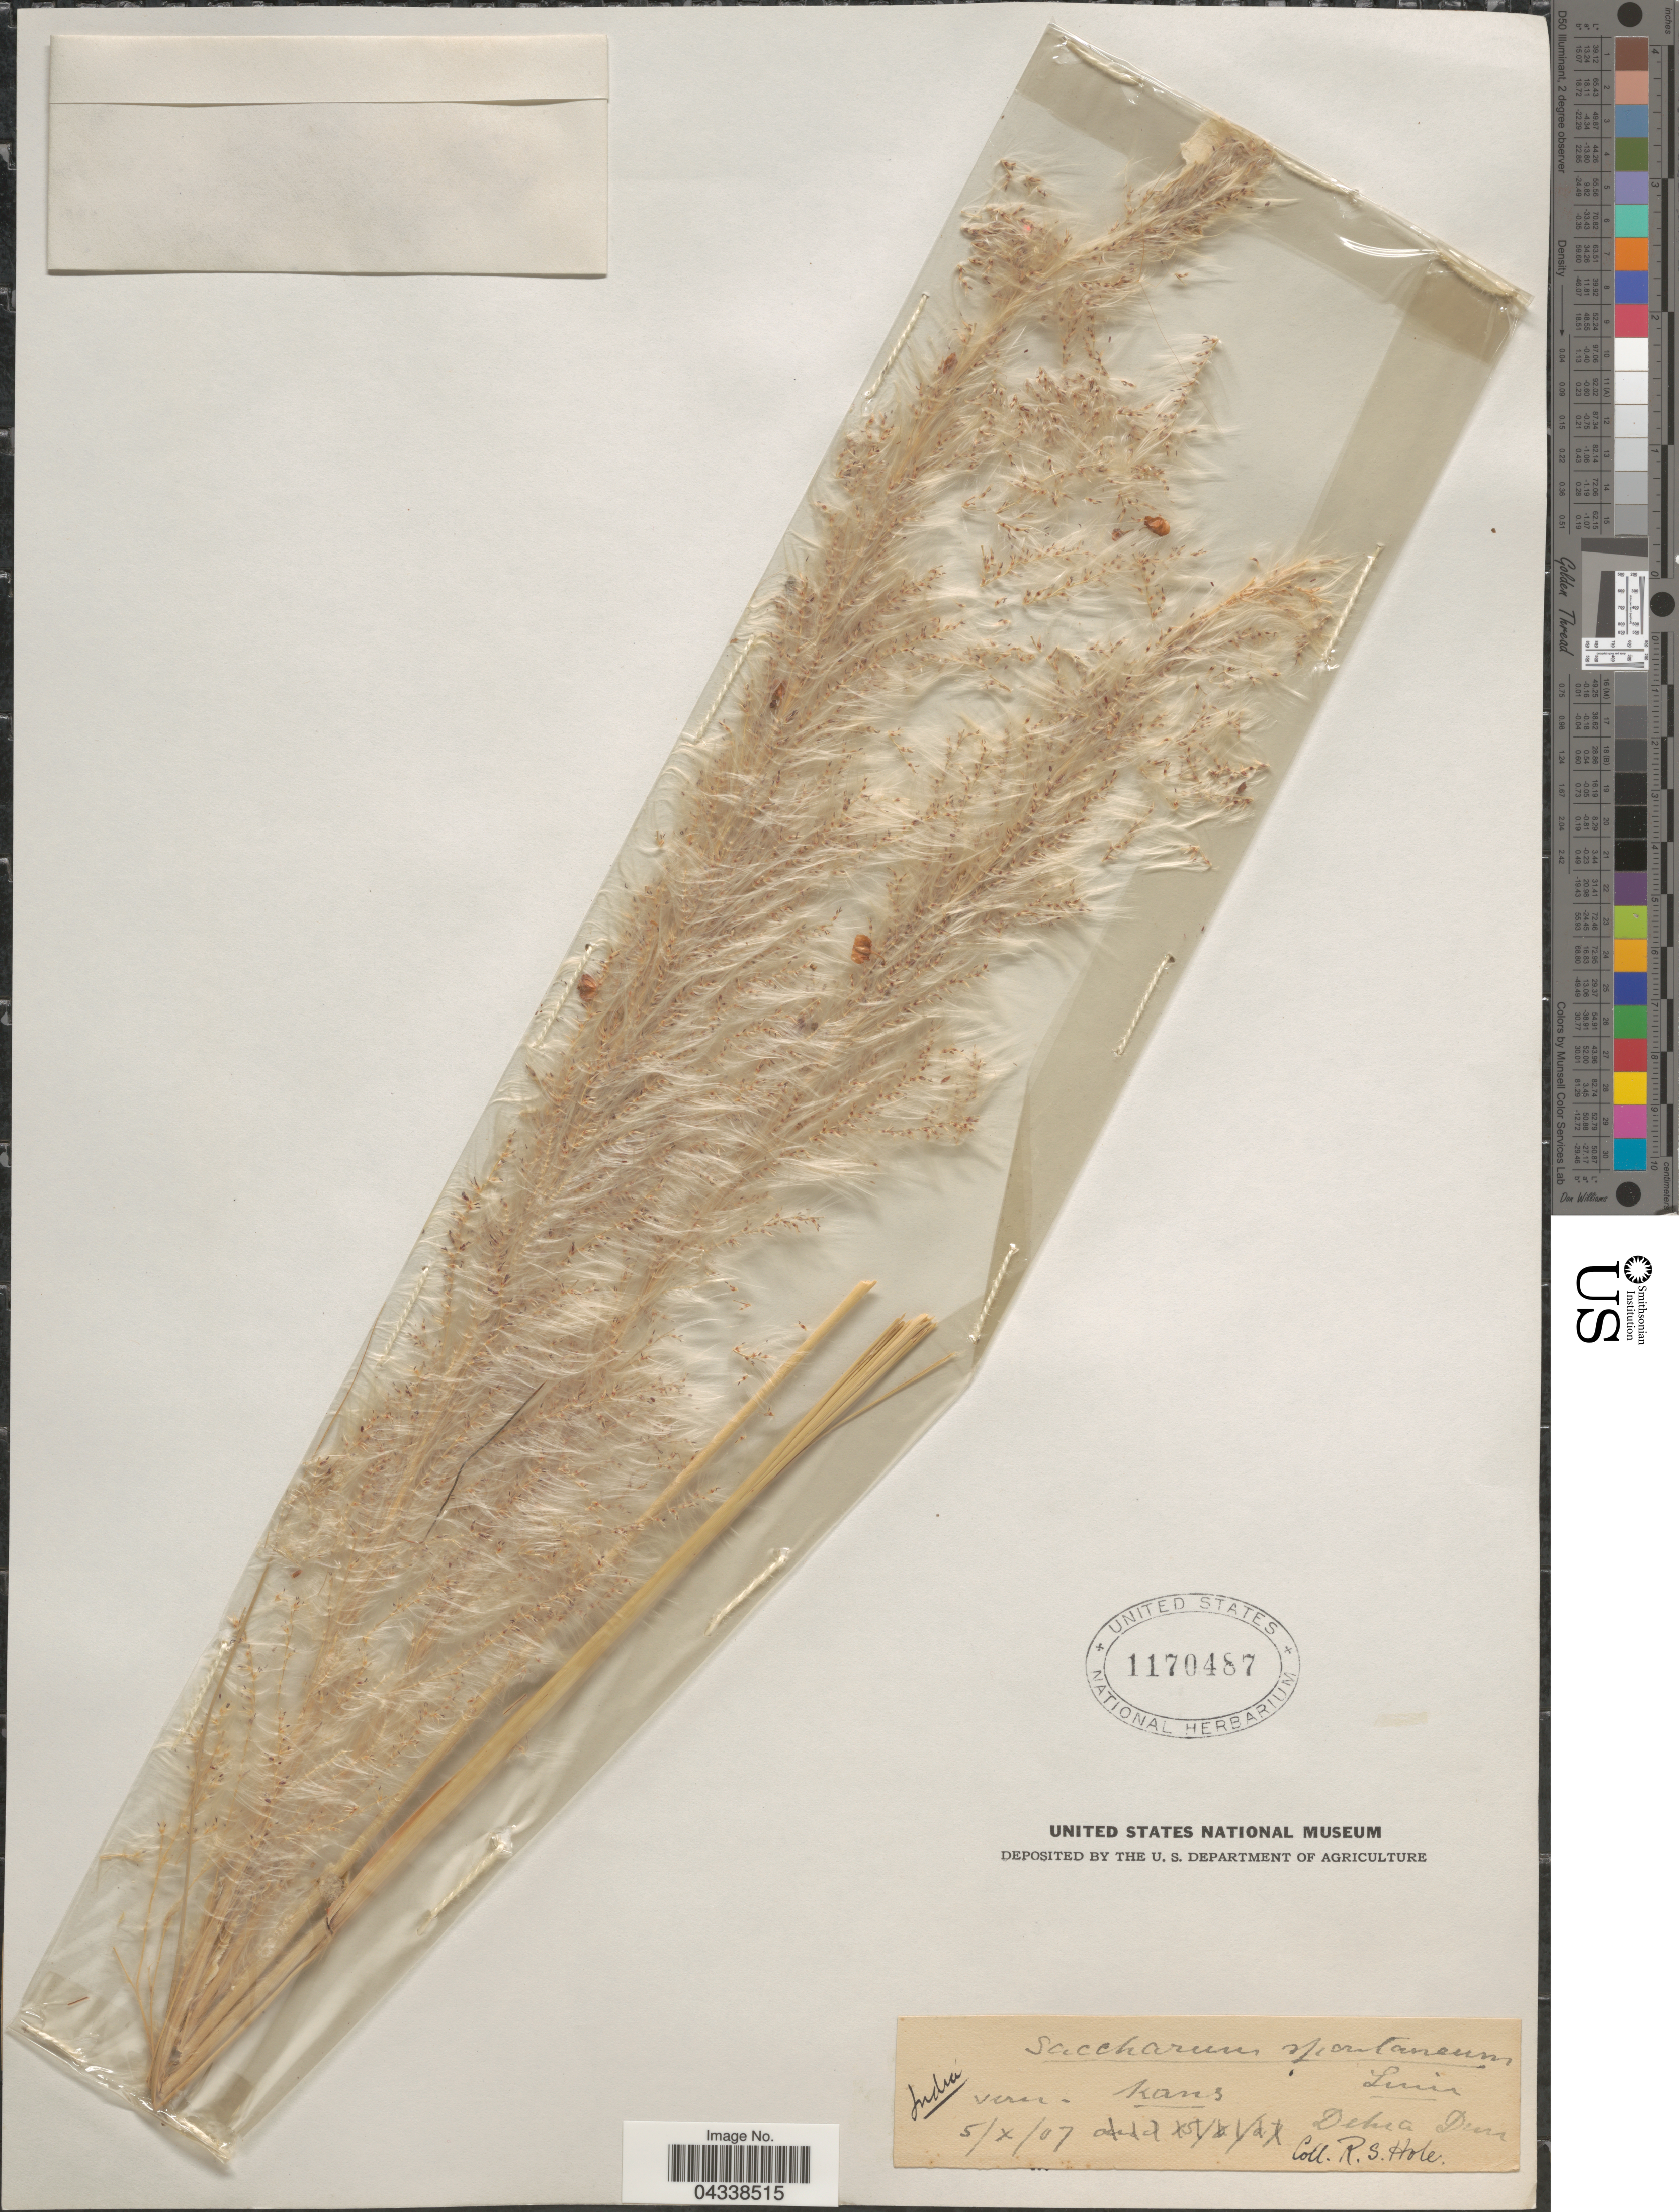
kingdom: Plantae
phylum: Tracheophyta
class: Liliopsida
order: Poales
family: Poaceae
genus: Saccharum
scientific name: Saccharum spontaneum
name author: L.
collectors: R. S. Hole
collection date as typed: Transcribed d/m/y: 5/10/7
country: India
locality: Dehra Dun.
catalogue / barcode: US 1170487